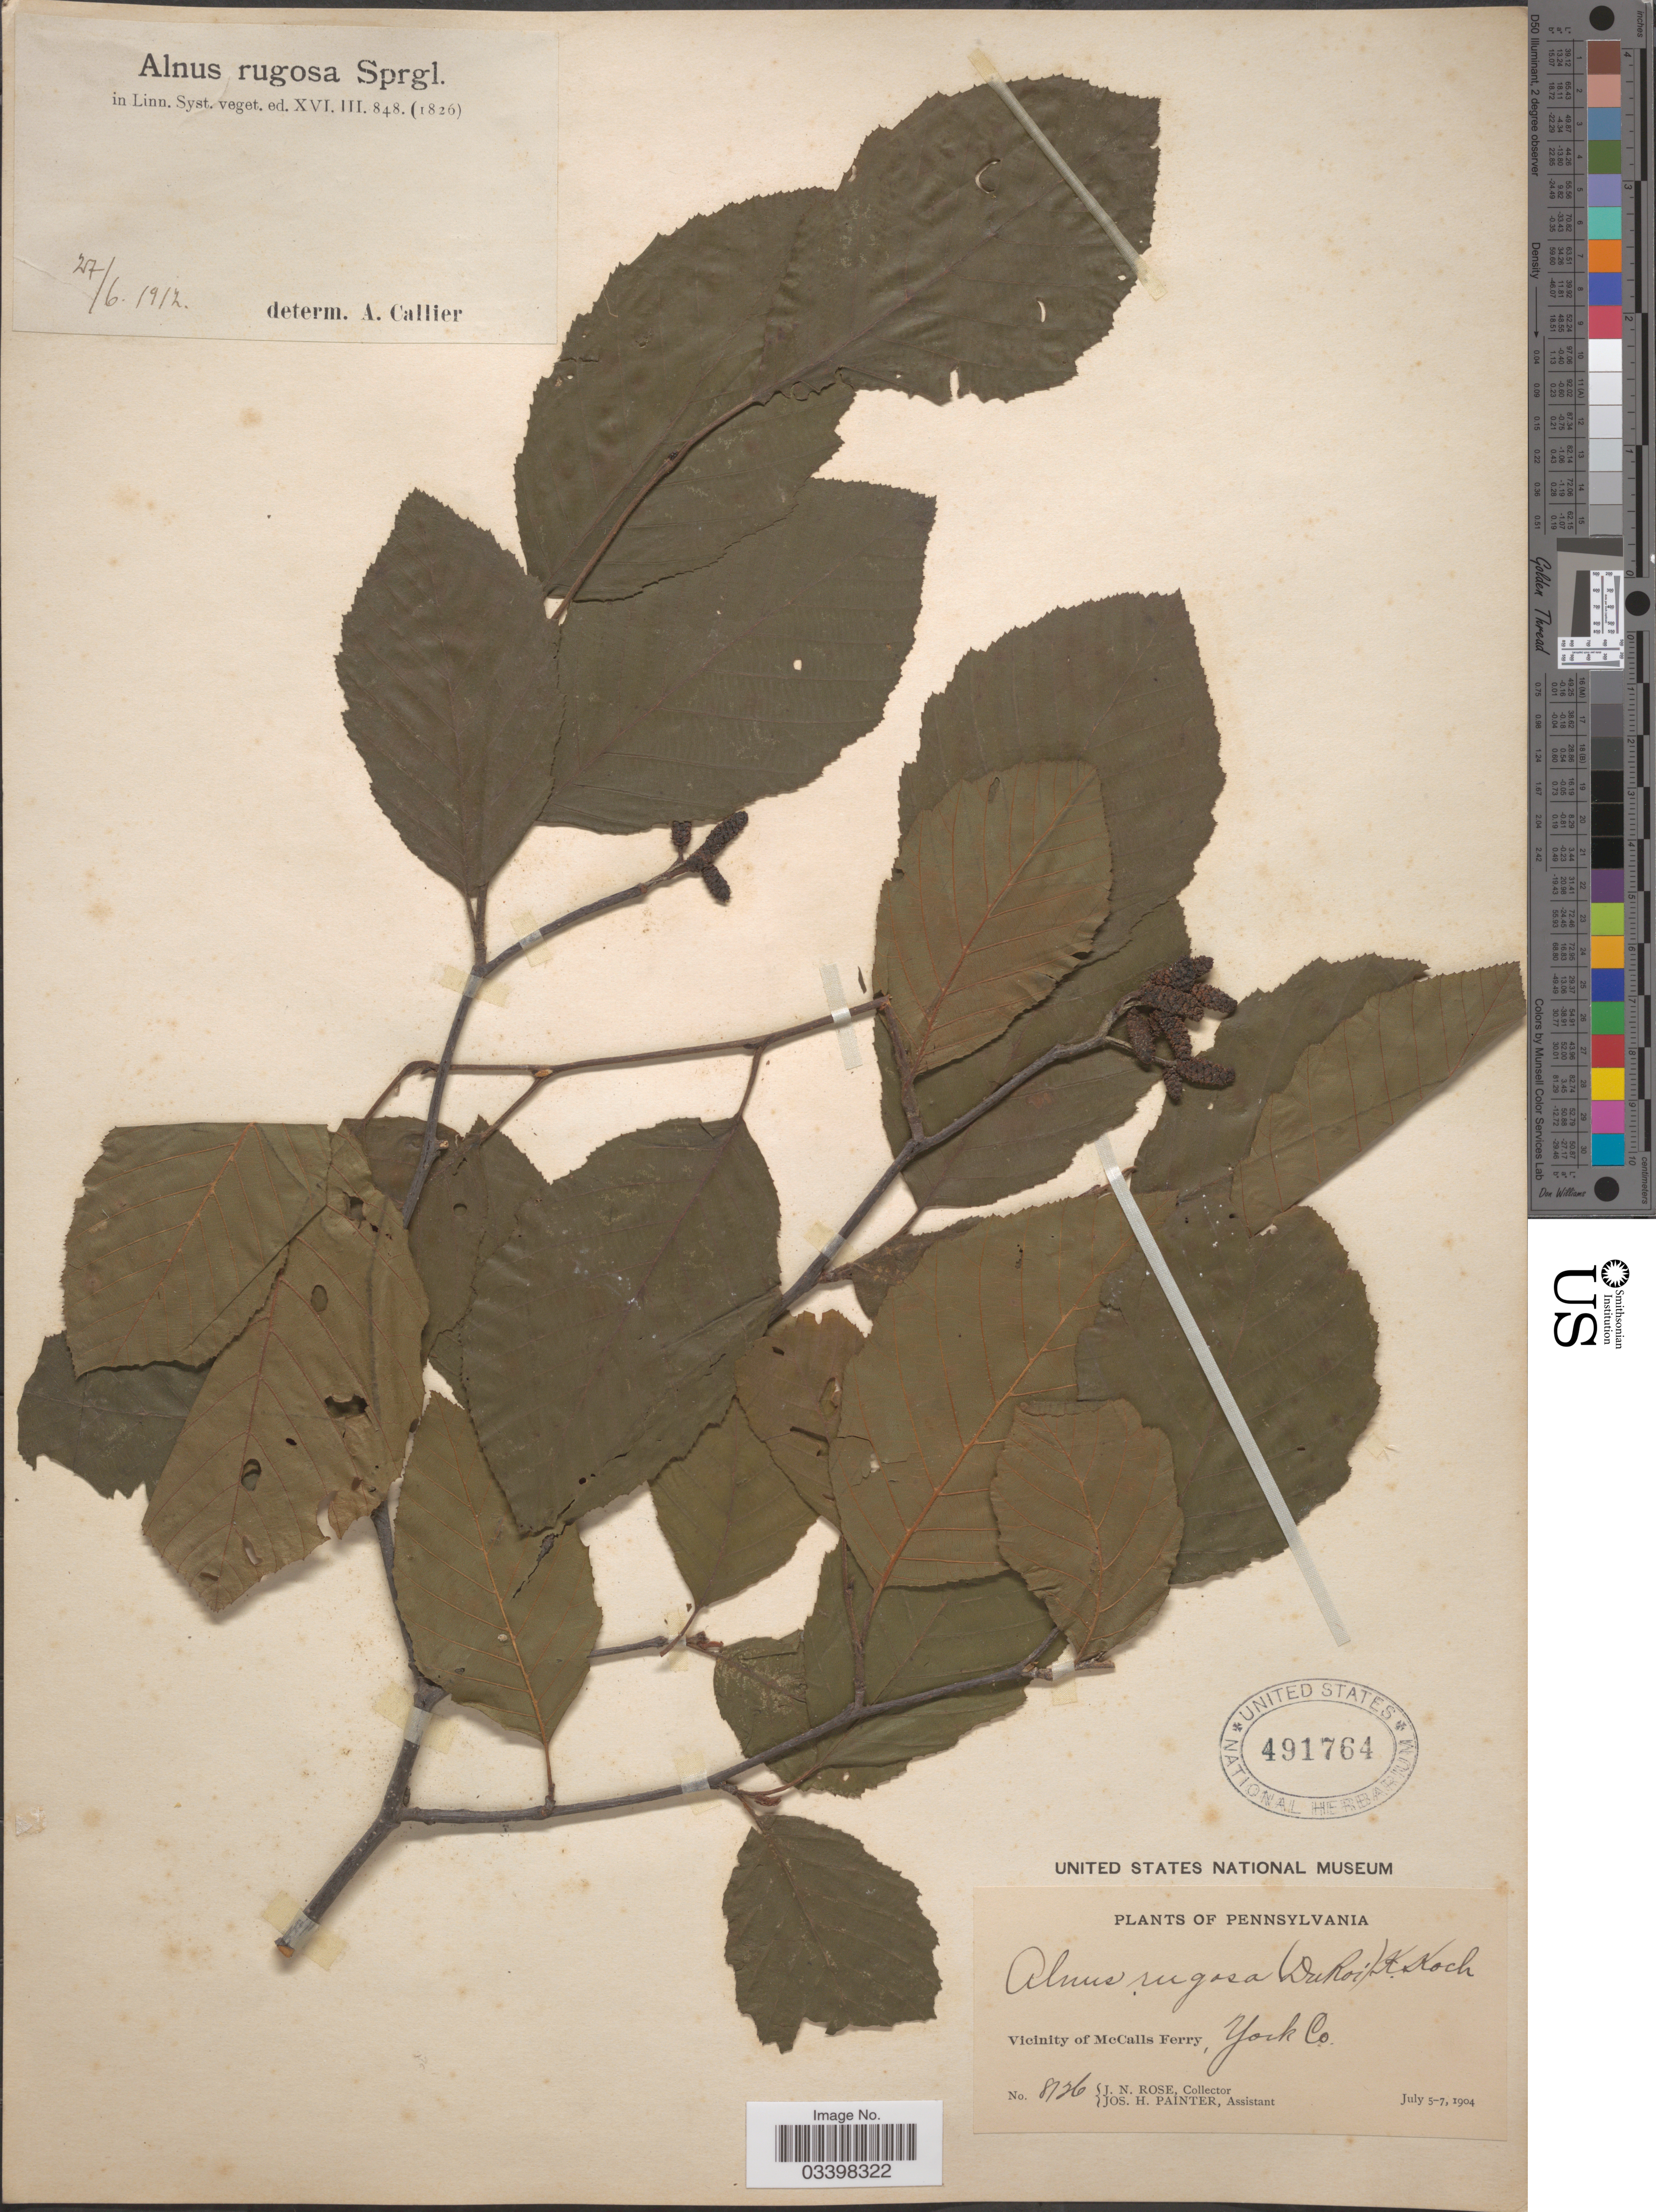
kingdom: Plantae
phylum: Tracheophyta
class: Magnoliopsida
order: Fagales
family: Betulaceae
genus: Alnus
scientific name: Alnus serrulata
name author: (Aiton) Willd.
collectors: J. N. Rose & J. H. Painter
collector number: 8726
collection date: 1904-07-05/1904-07-07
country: United States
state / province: Pennsylvania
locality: Vicinity of McCalls Ferry, York Co.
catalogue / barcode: US 491764